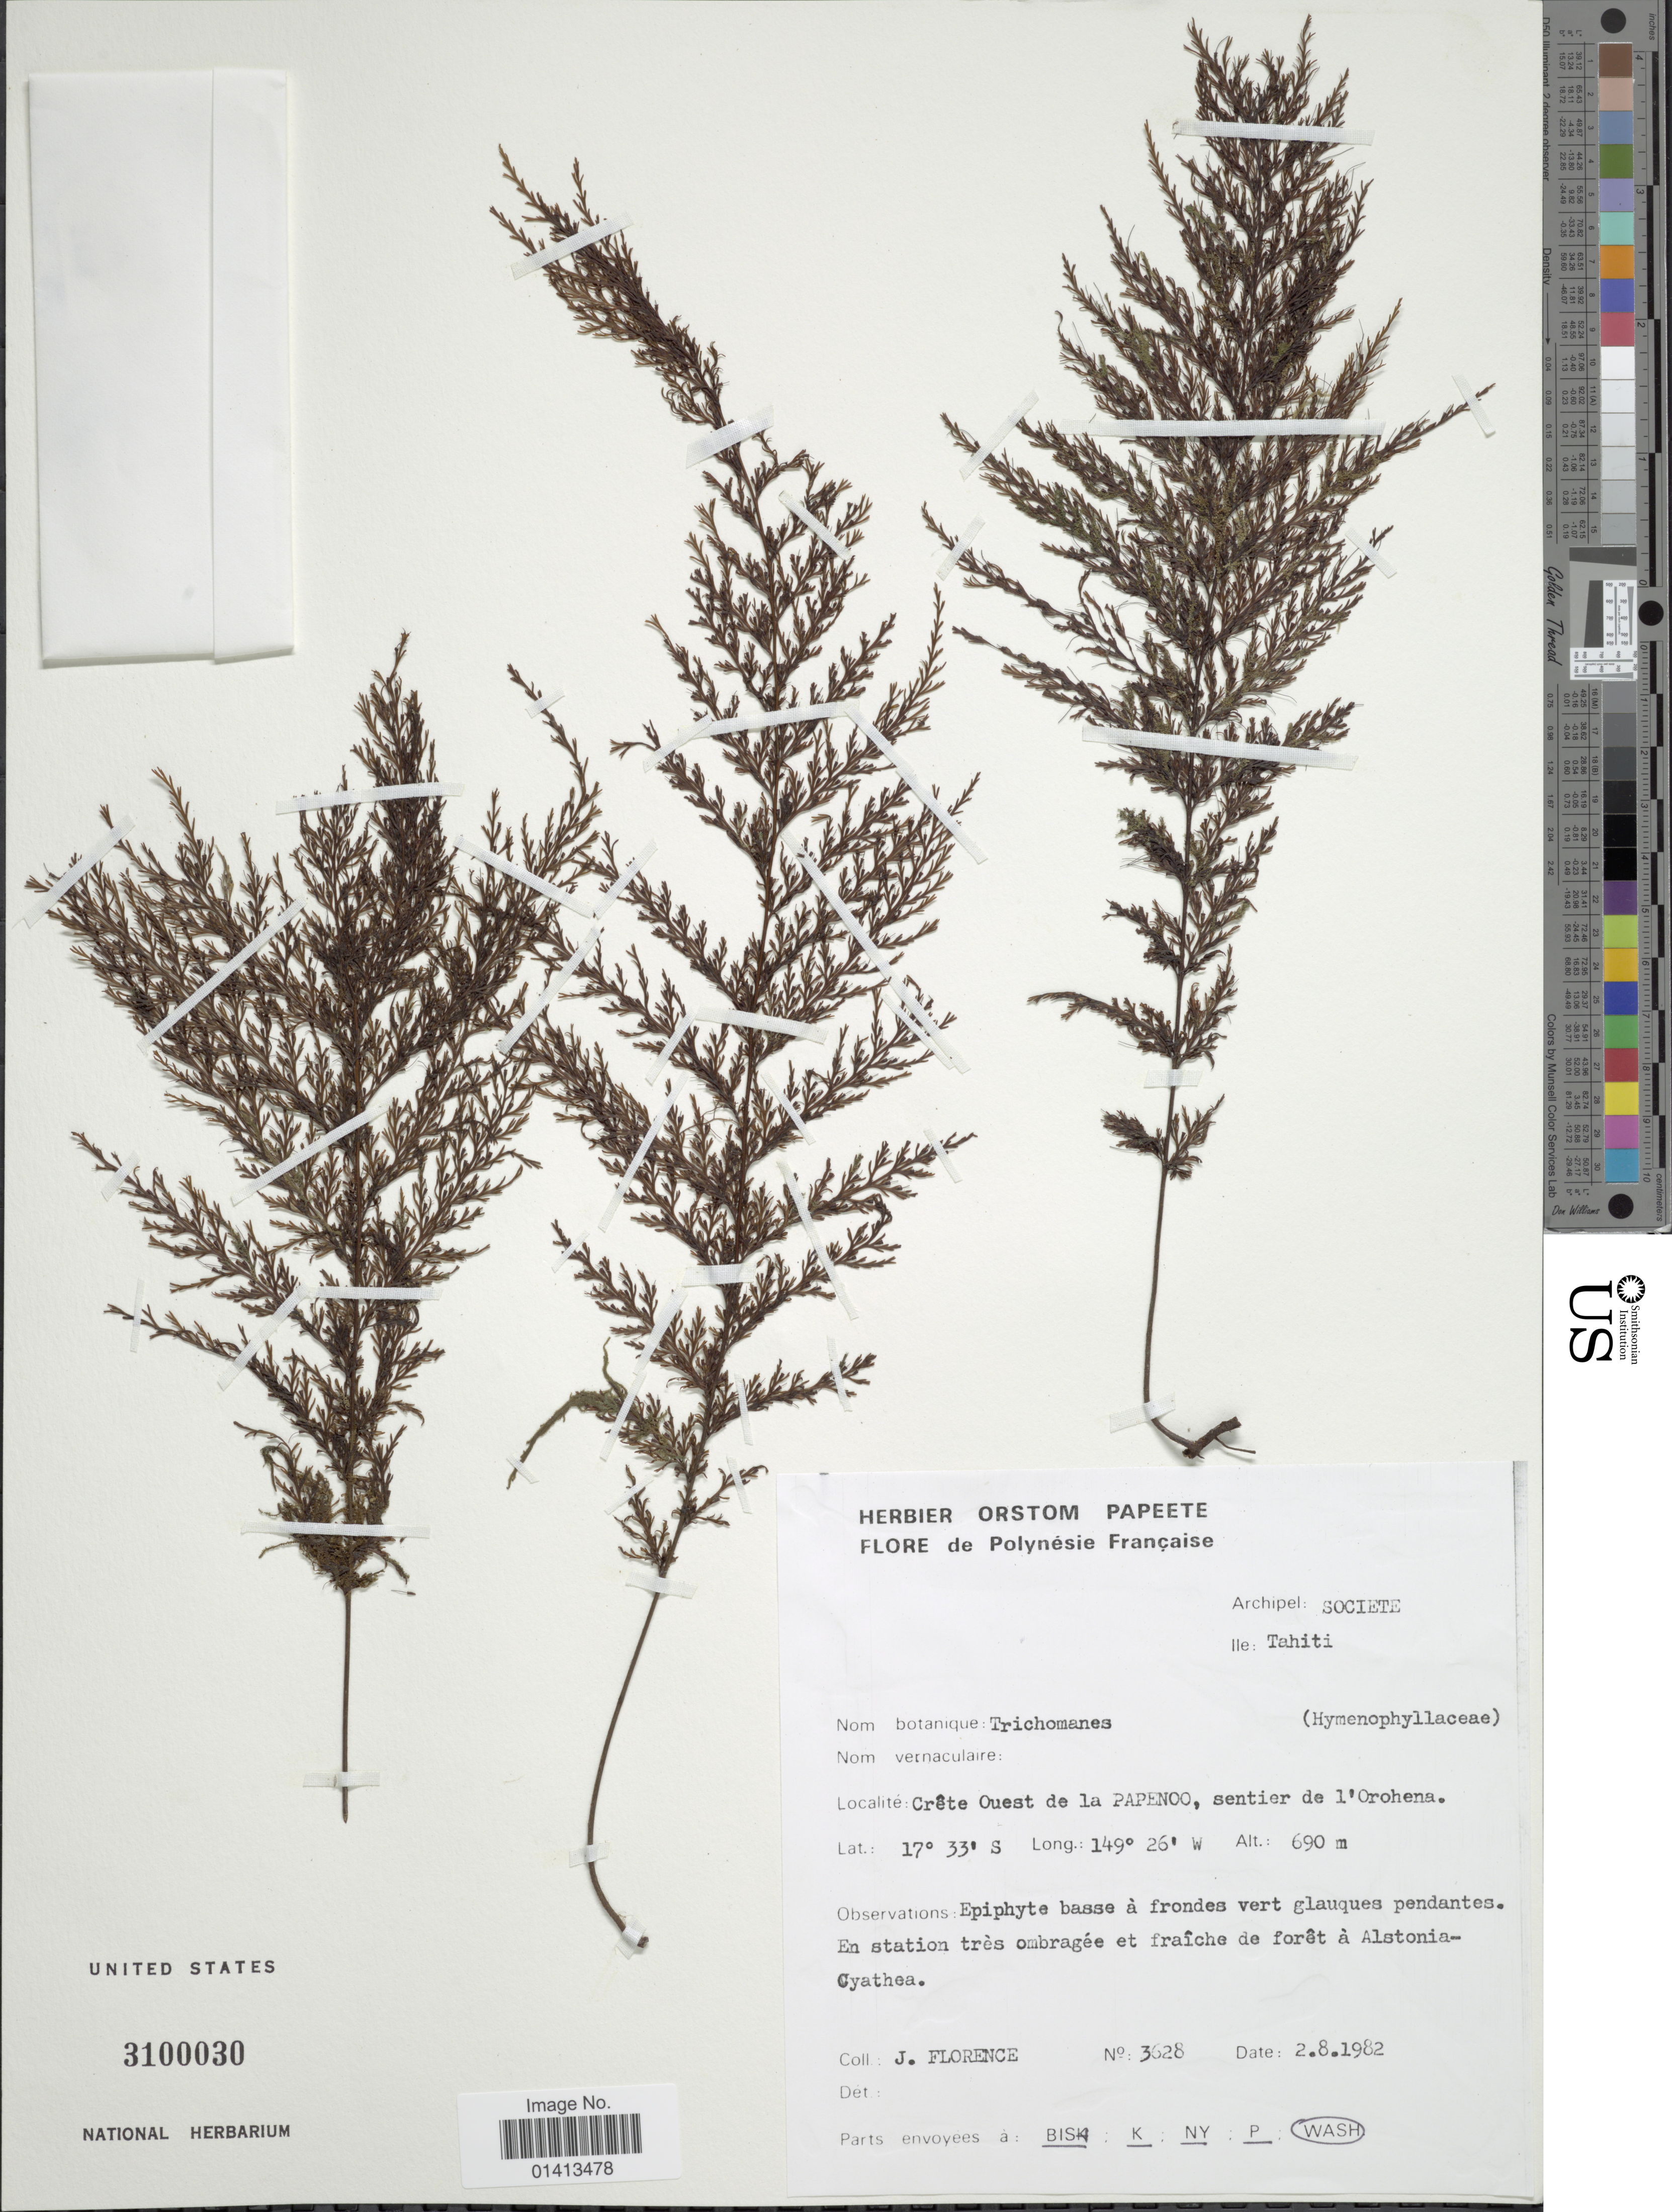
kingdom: Plantae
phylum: Tracheophyta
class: Polypodiopsida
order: Hymenophyllales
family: Hymenophyllaceae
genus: Abrodictyum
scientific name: Abrodictyum caudatum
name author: (Brack.) Ebihara & K. Iwats.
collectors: J. Florence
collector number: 3628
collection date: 1982-08-02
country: French Polynesia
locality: Archipel: Societe, Ile: Tahiti, Crête Ouest de la Papenoo, sentier de l'Orohena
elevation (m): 690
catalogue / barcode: US 3100030